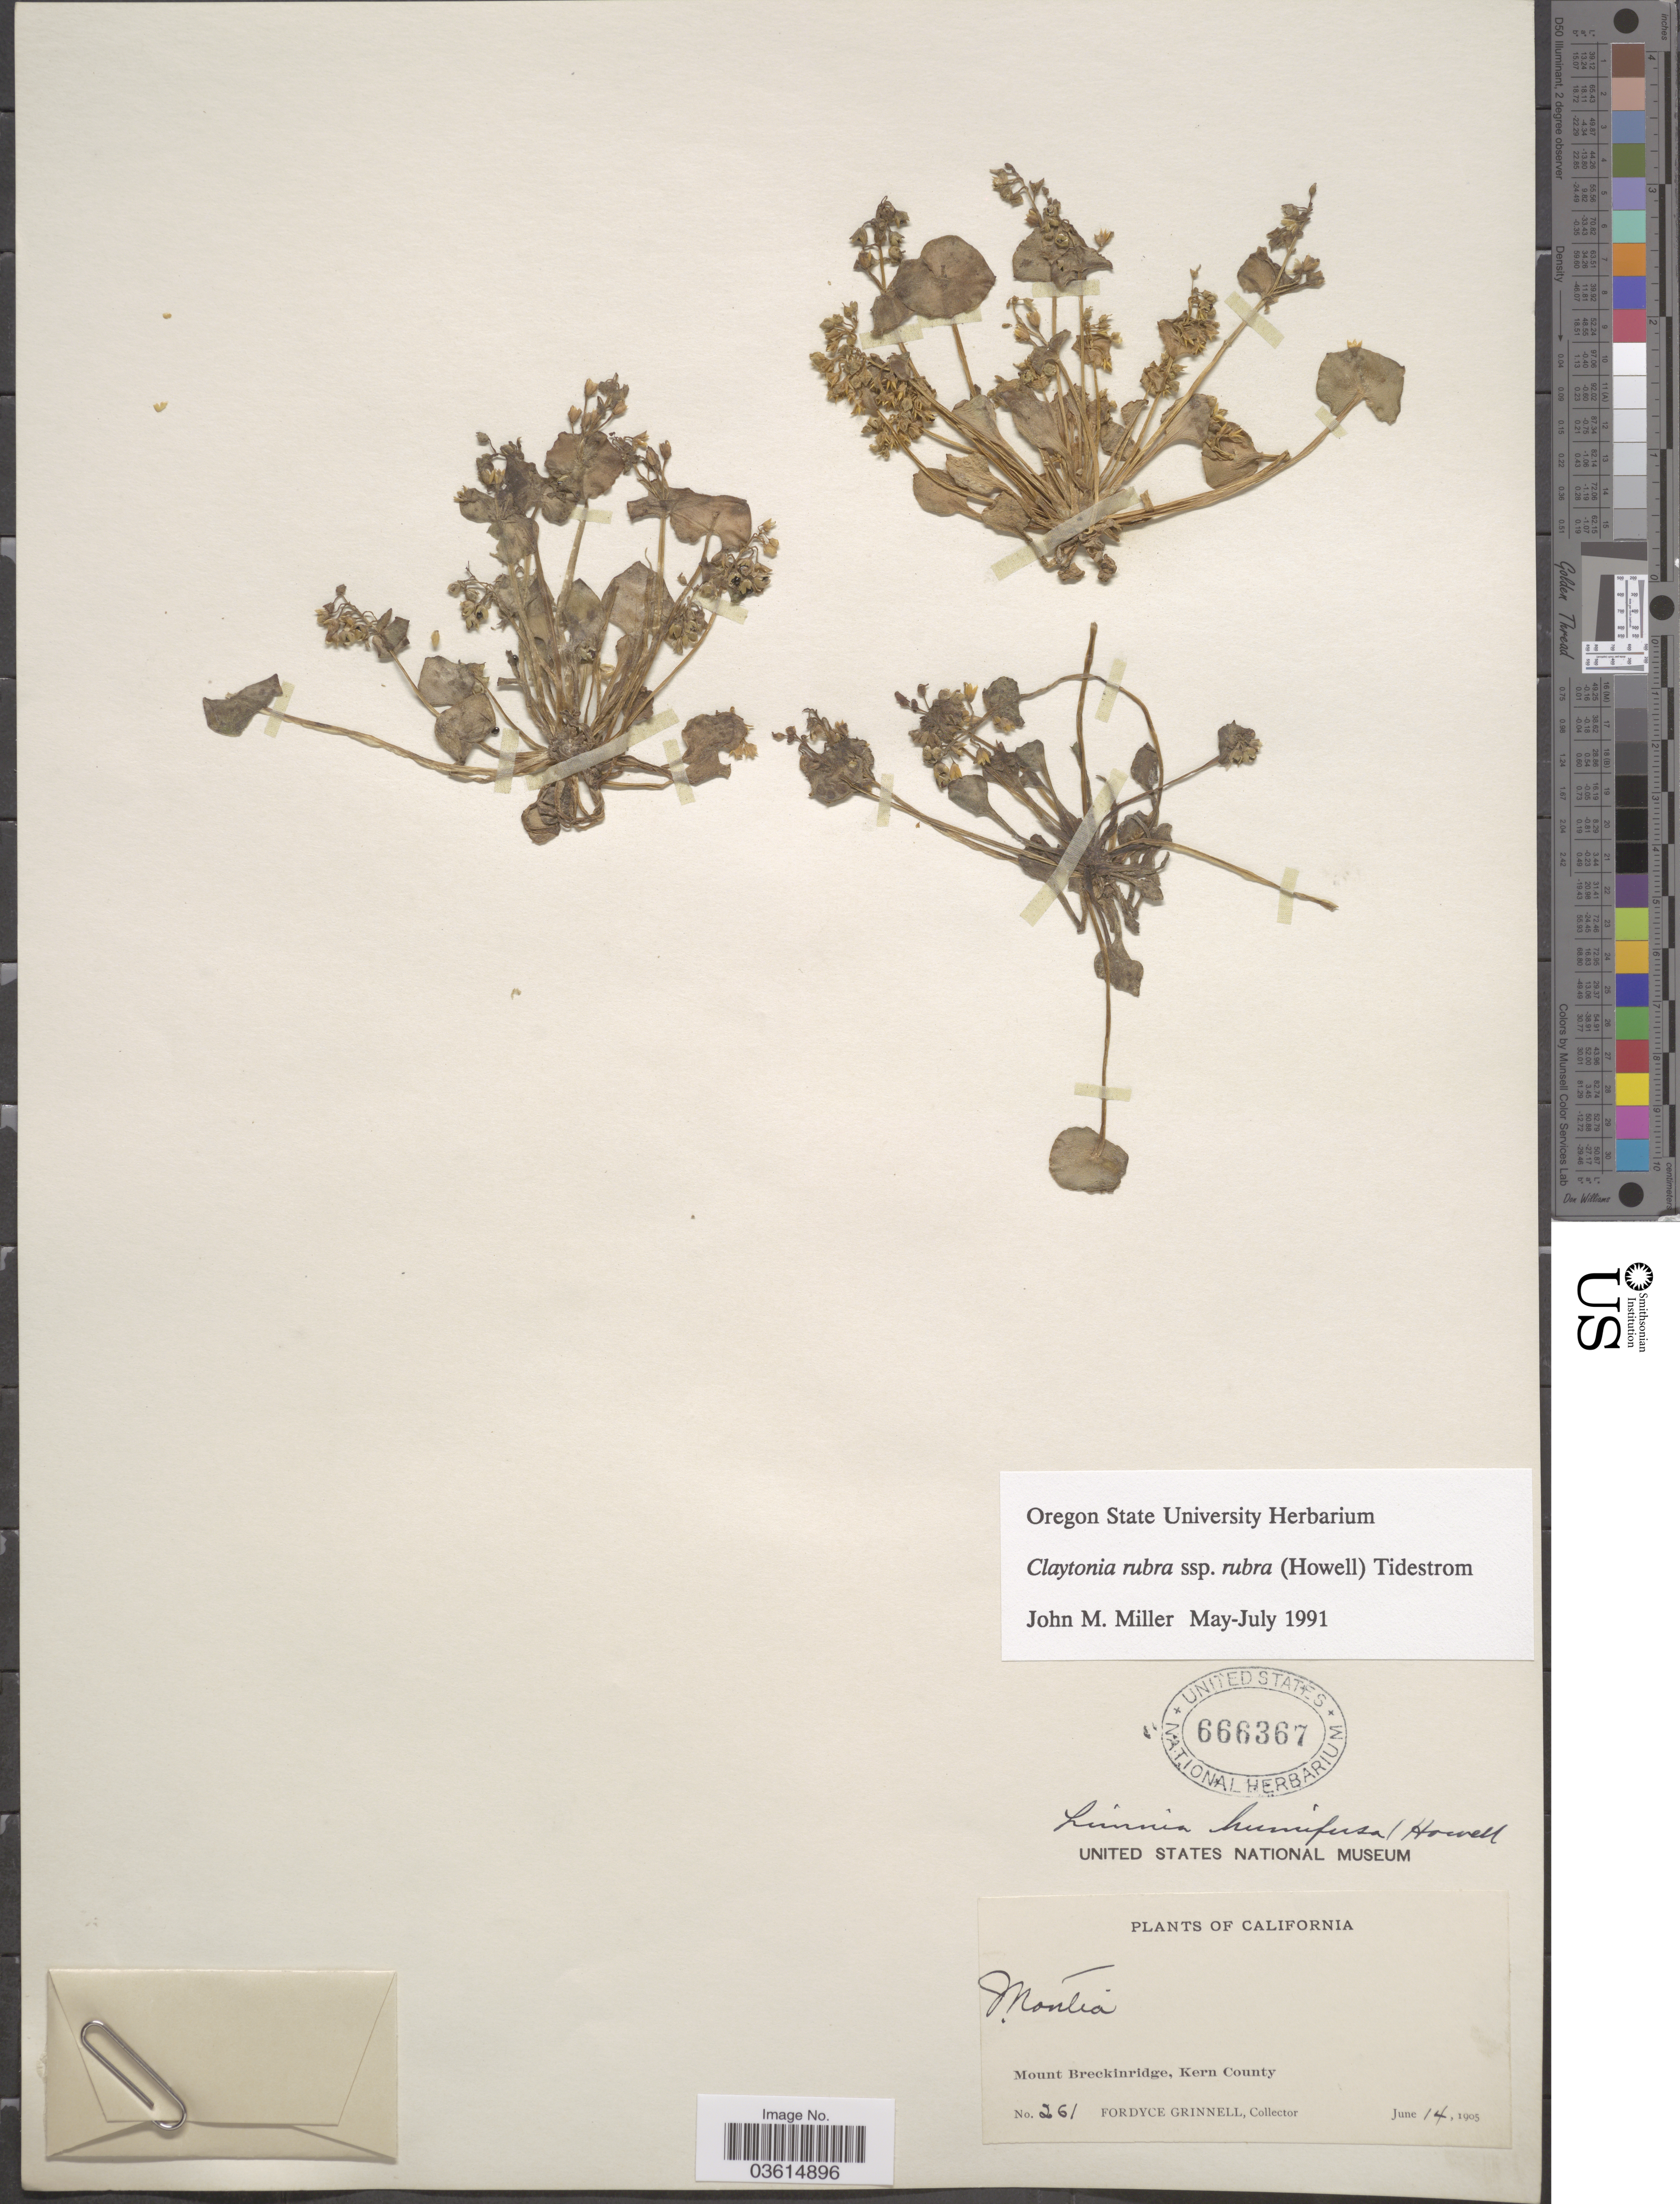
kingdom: Plantae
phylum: Tracheophyta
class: Magnoliopsida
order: Caryophyllales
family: Montiaceae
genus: Claytonia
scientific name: Claytonia rubra subsp. rubra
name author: (Howell) Tidestr.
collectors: F. Grinnell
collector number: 261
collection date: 1905-06-14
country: United States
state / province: California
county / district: Kern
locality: Mount Breckinridge, Kern County.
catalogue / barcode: US 666367